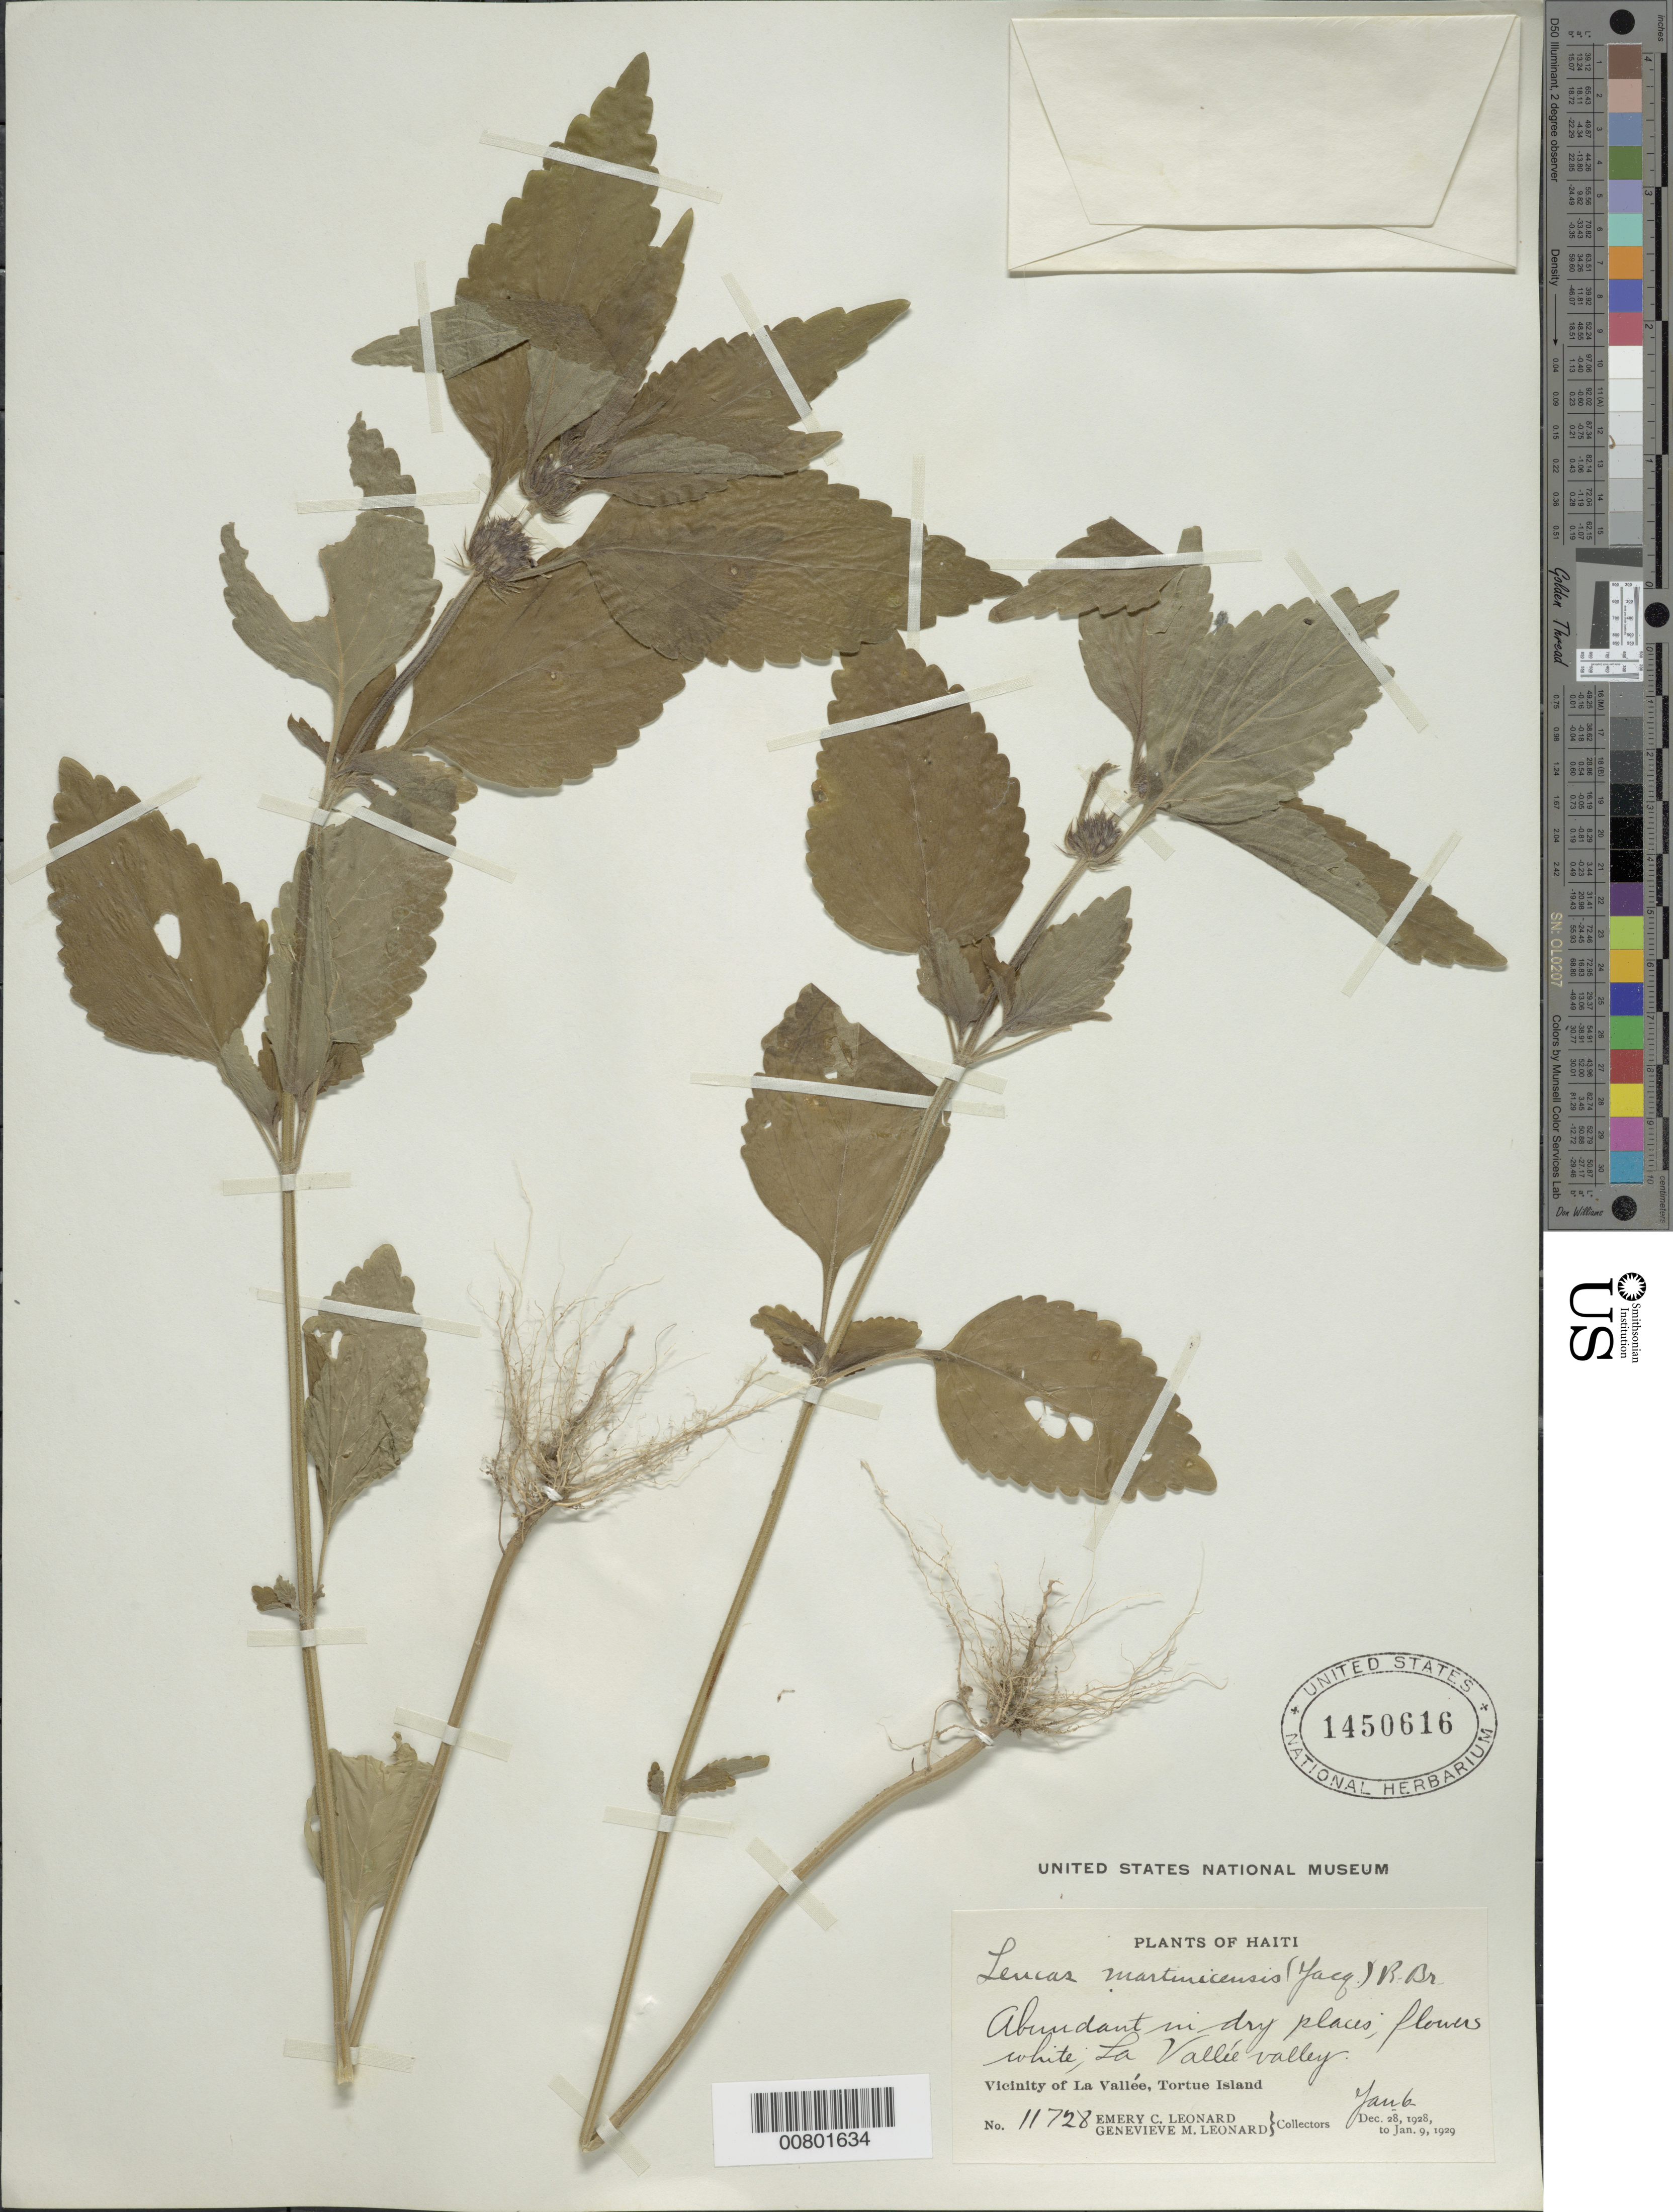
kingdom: Plantae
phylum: Tracheophyta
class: Magnoliopsida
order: Lamiales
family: Lamiaceae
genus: Leucas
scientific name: Leucas martinicensis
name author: (Jacq.) R. Br.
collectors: E. C. Leonard & G. M. Leonard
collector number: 11728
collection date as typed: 06 Jan 1929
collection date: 1929-01-06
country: Haiti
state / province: Nord-Ouest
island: Île de la Tortue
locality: Vicinity of La Vallée, La Vallée valley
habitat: In dry places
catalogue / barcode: US 1450616